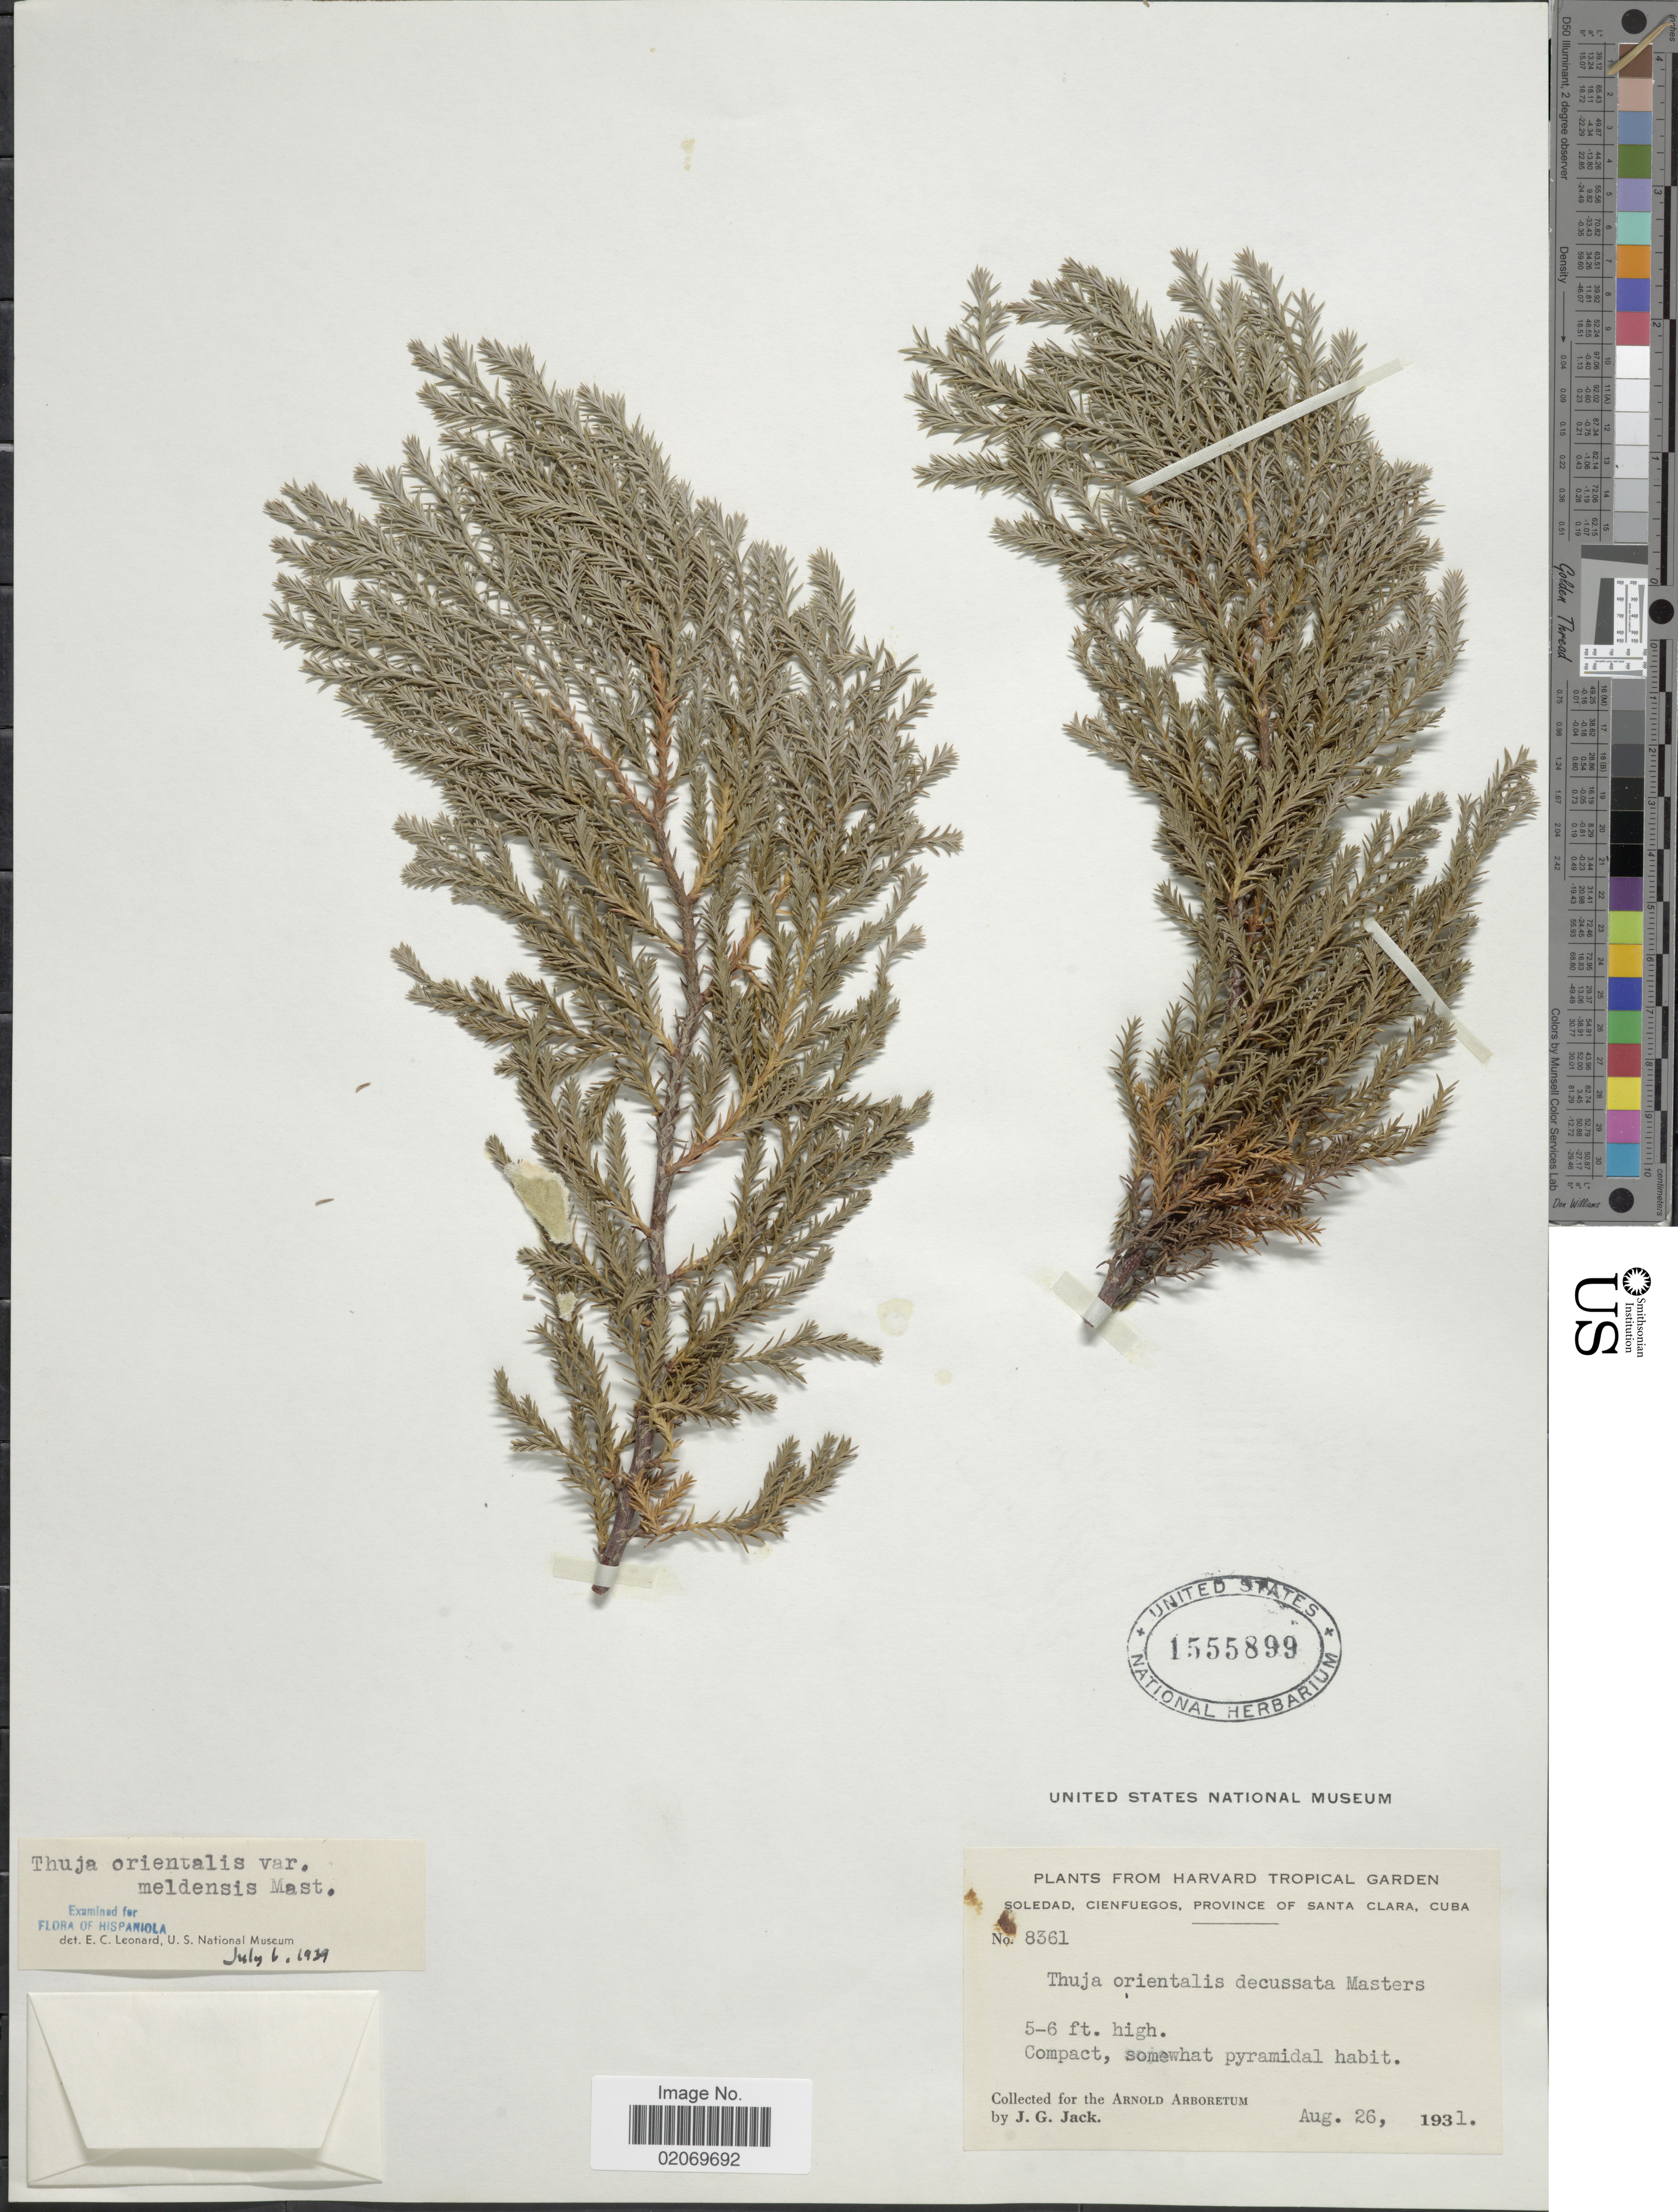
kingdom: Plantae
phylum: Tracheophyta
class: Pinopsida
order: Pinales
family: Cupressaceae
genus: Thuja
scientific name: Thuja orientalis var. meldensis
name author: Mast.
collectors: J. G. Jack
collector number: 8361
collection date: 1931-08-26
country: Cuba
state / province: Las Villas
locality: Harvard Tropical Garden, Soledad, Cienfuegod, Province of Santa Clara,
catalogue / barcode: US 1555899